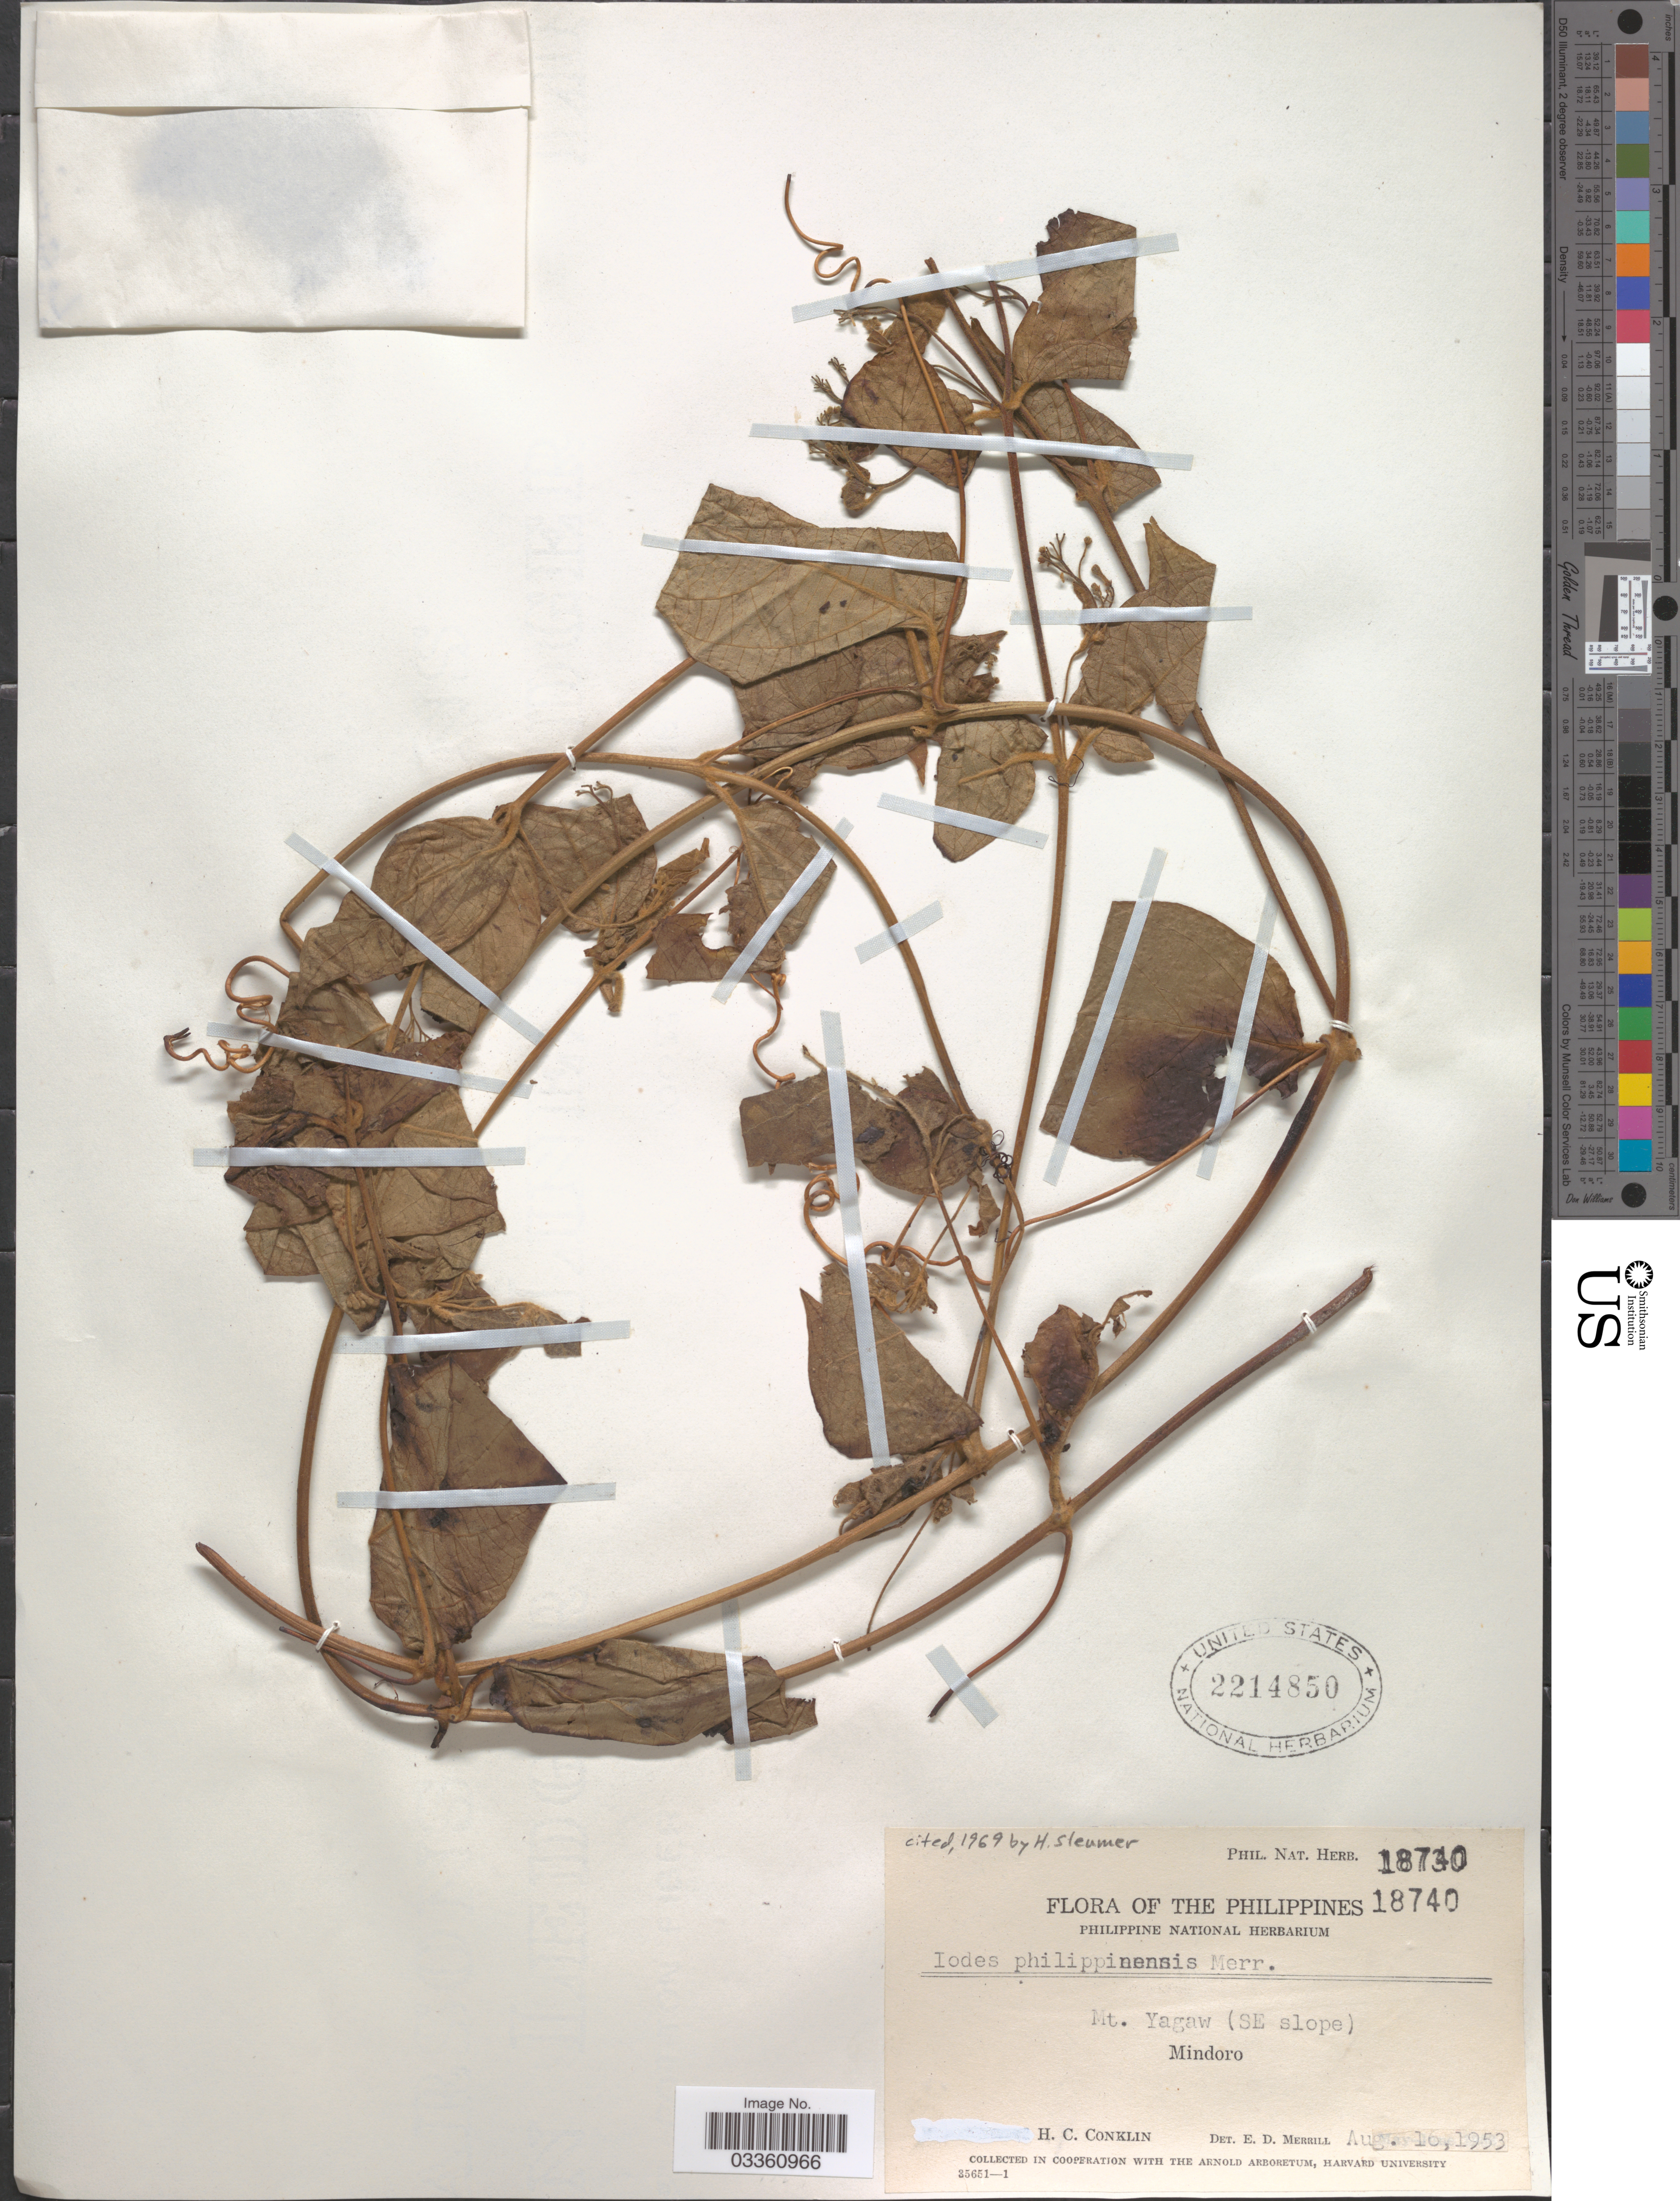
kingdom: Plantae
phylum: Tracheophyta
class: Magnoliopsida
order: Icacinales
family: Icacinaceae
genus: Iodes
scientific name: Iodes philippinensis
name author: Merr.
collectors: H. Conklin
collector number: Phil. Nat. Herb. 18740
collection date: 1953-08-16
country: Philippines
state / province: Mimaropa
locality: Mt. Yagaw (SE slope). Mindoro.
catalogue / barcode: US 2214850